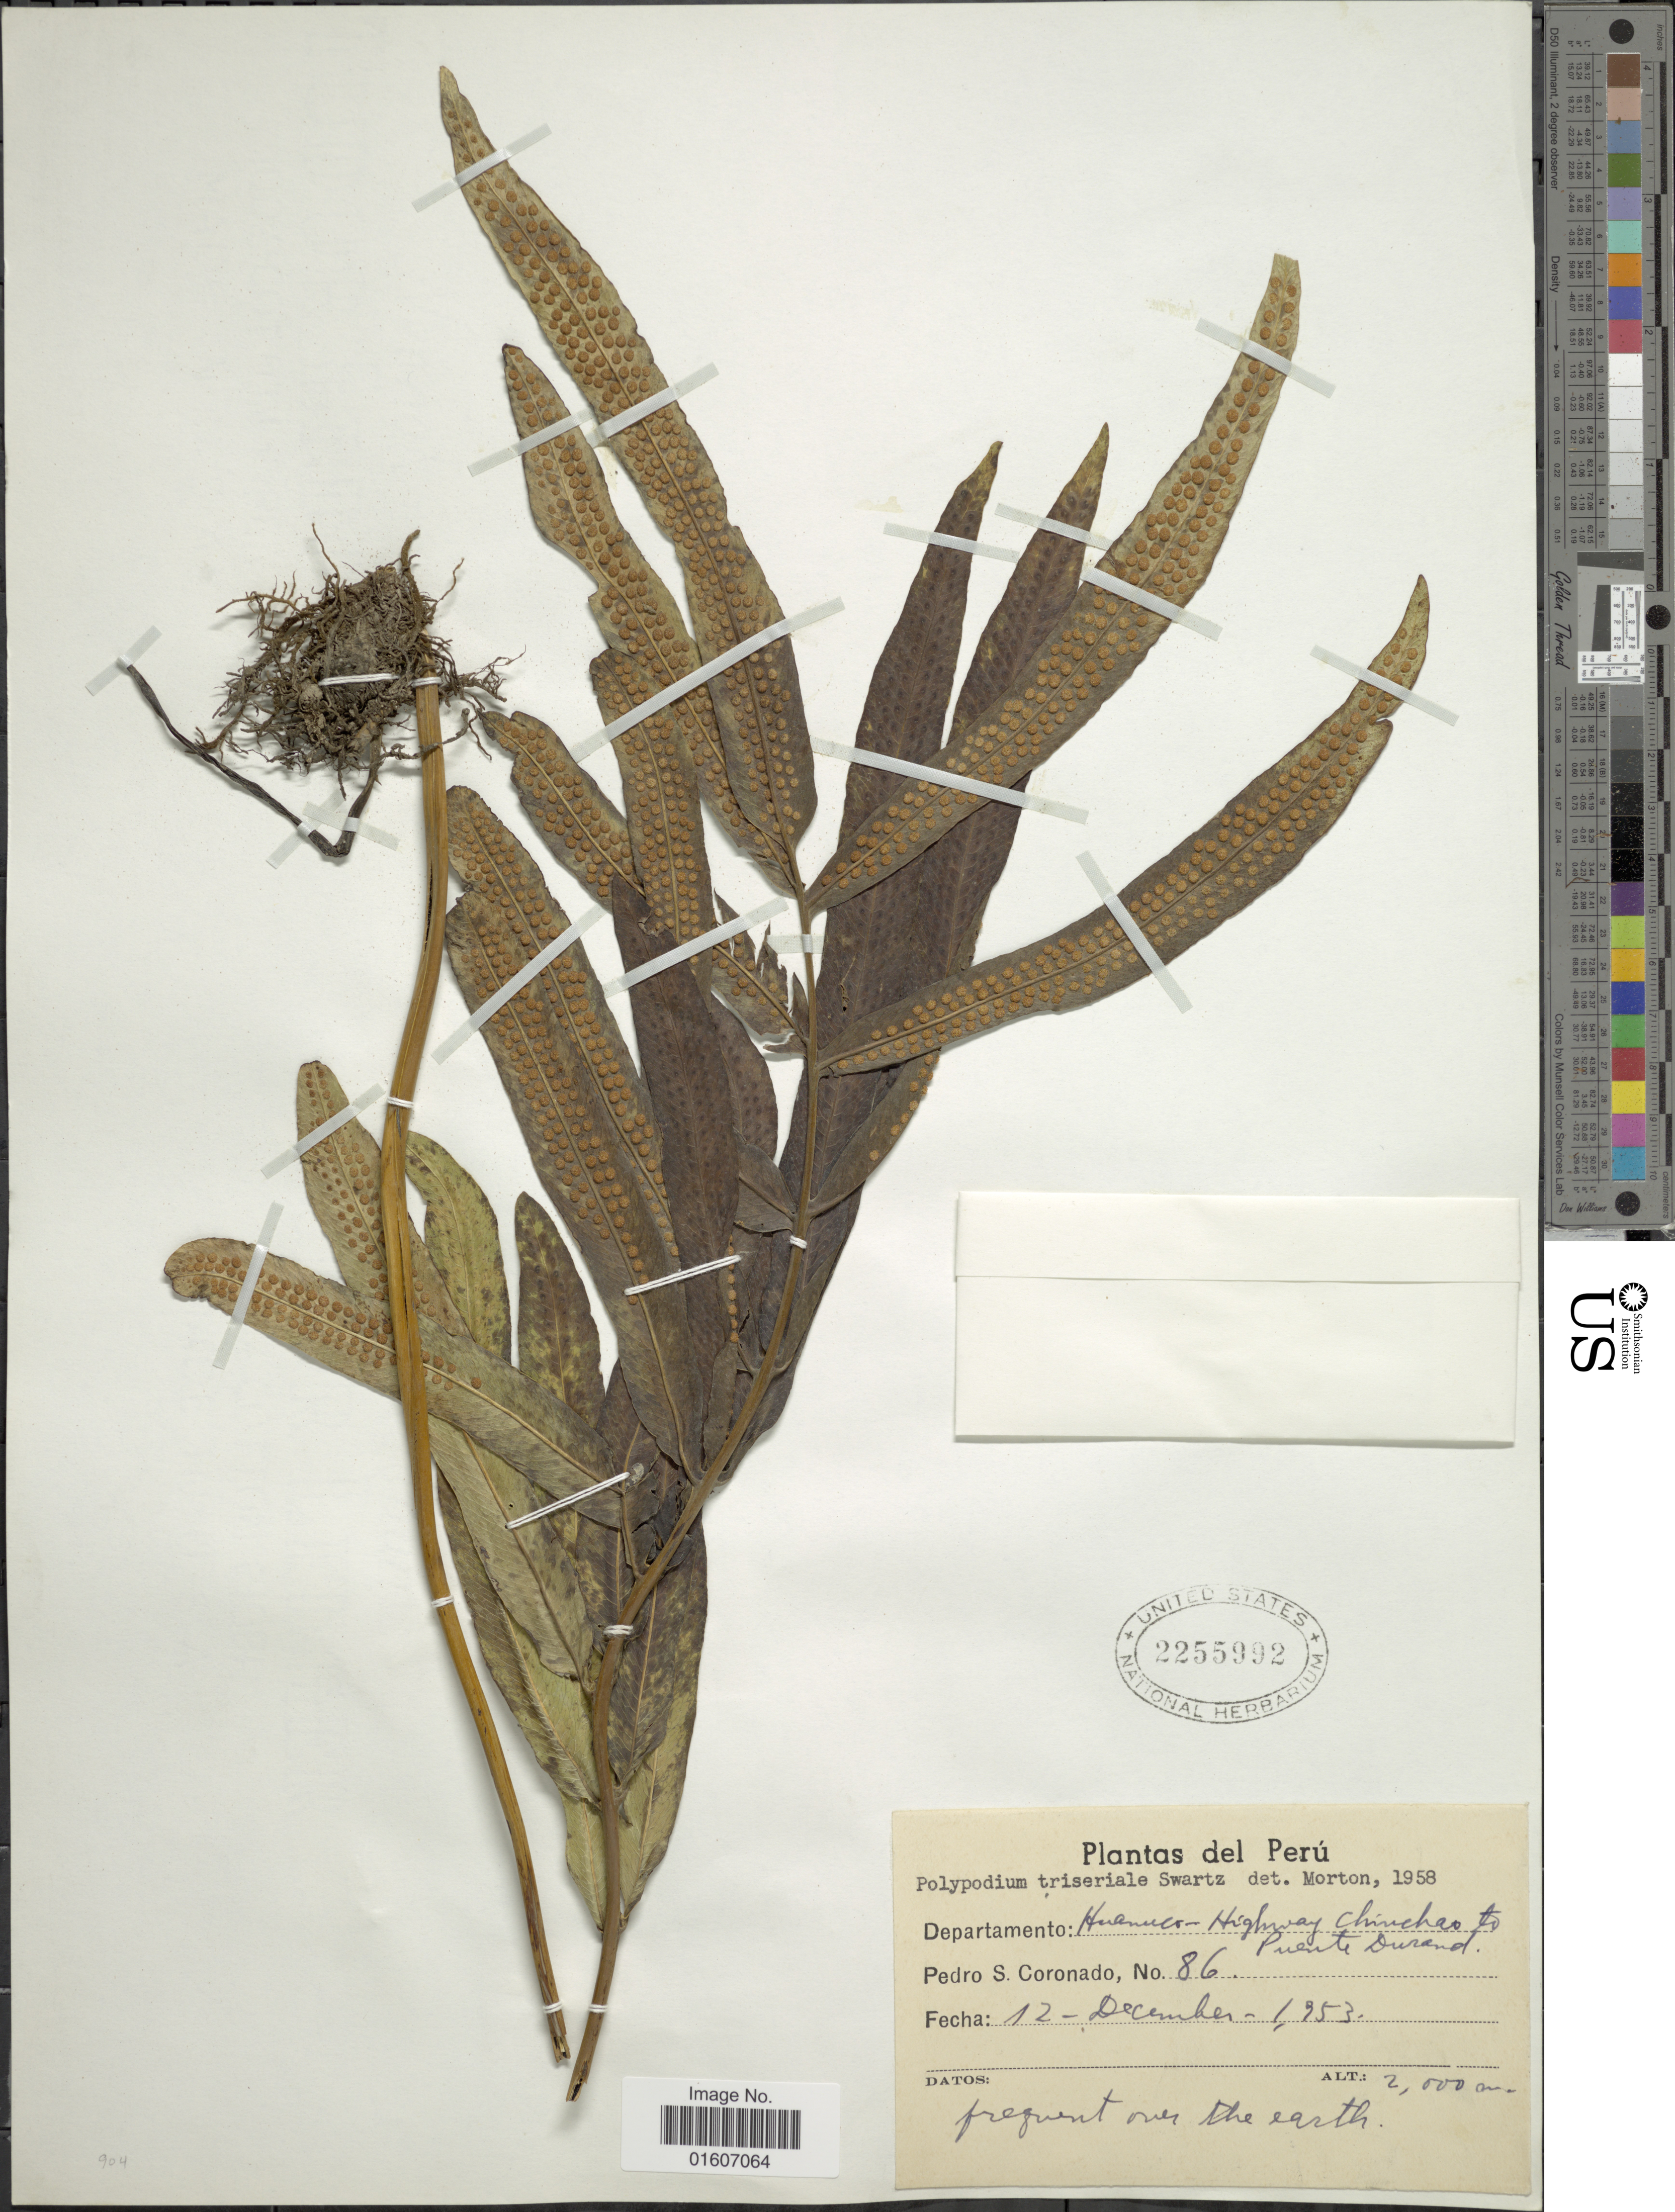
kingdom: Plantae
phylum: Tracheophyta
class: Polypodiopsida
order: Polypodiales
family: Polypodiaceae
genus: Serpocaulon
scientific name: Serpocaulon triseriale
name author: (Sw.) A.R. Sm.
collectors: P. Coronado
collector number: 86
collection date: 1953-12-12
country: Peru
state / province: Huánuco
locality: Departamento: Huanuco - Highway Chinchao to Puerte Durand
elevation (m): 2000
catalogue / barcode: US 2255992